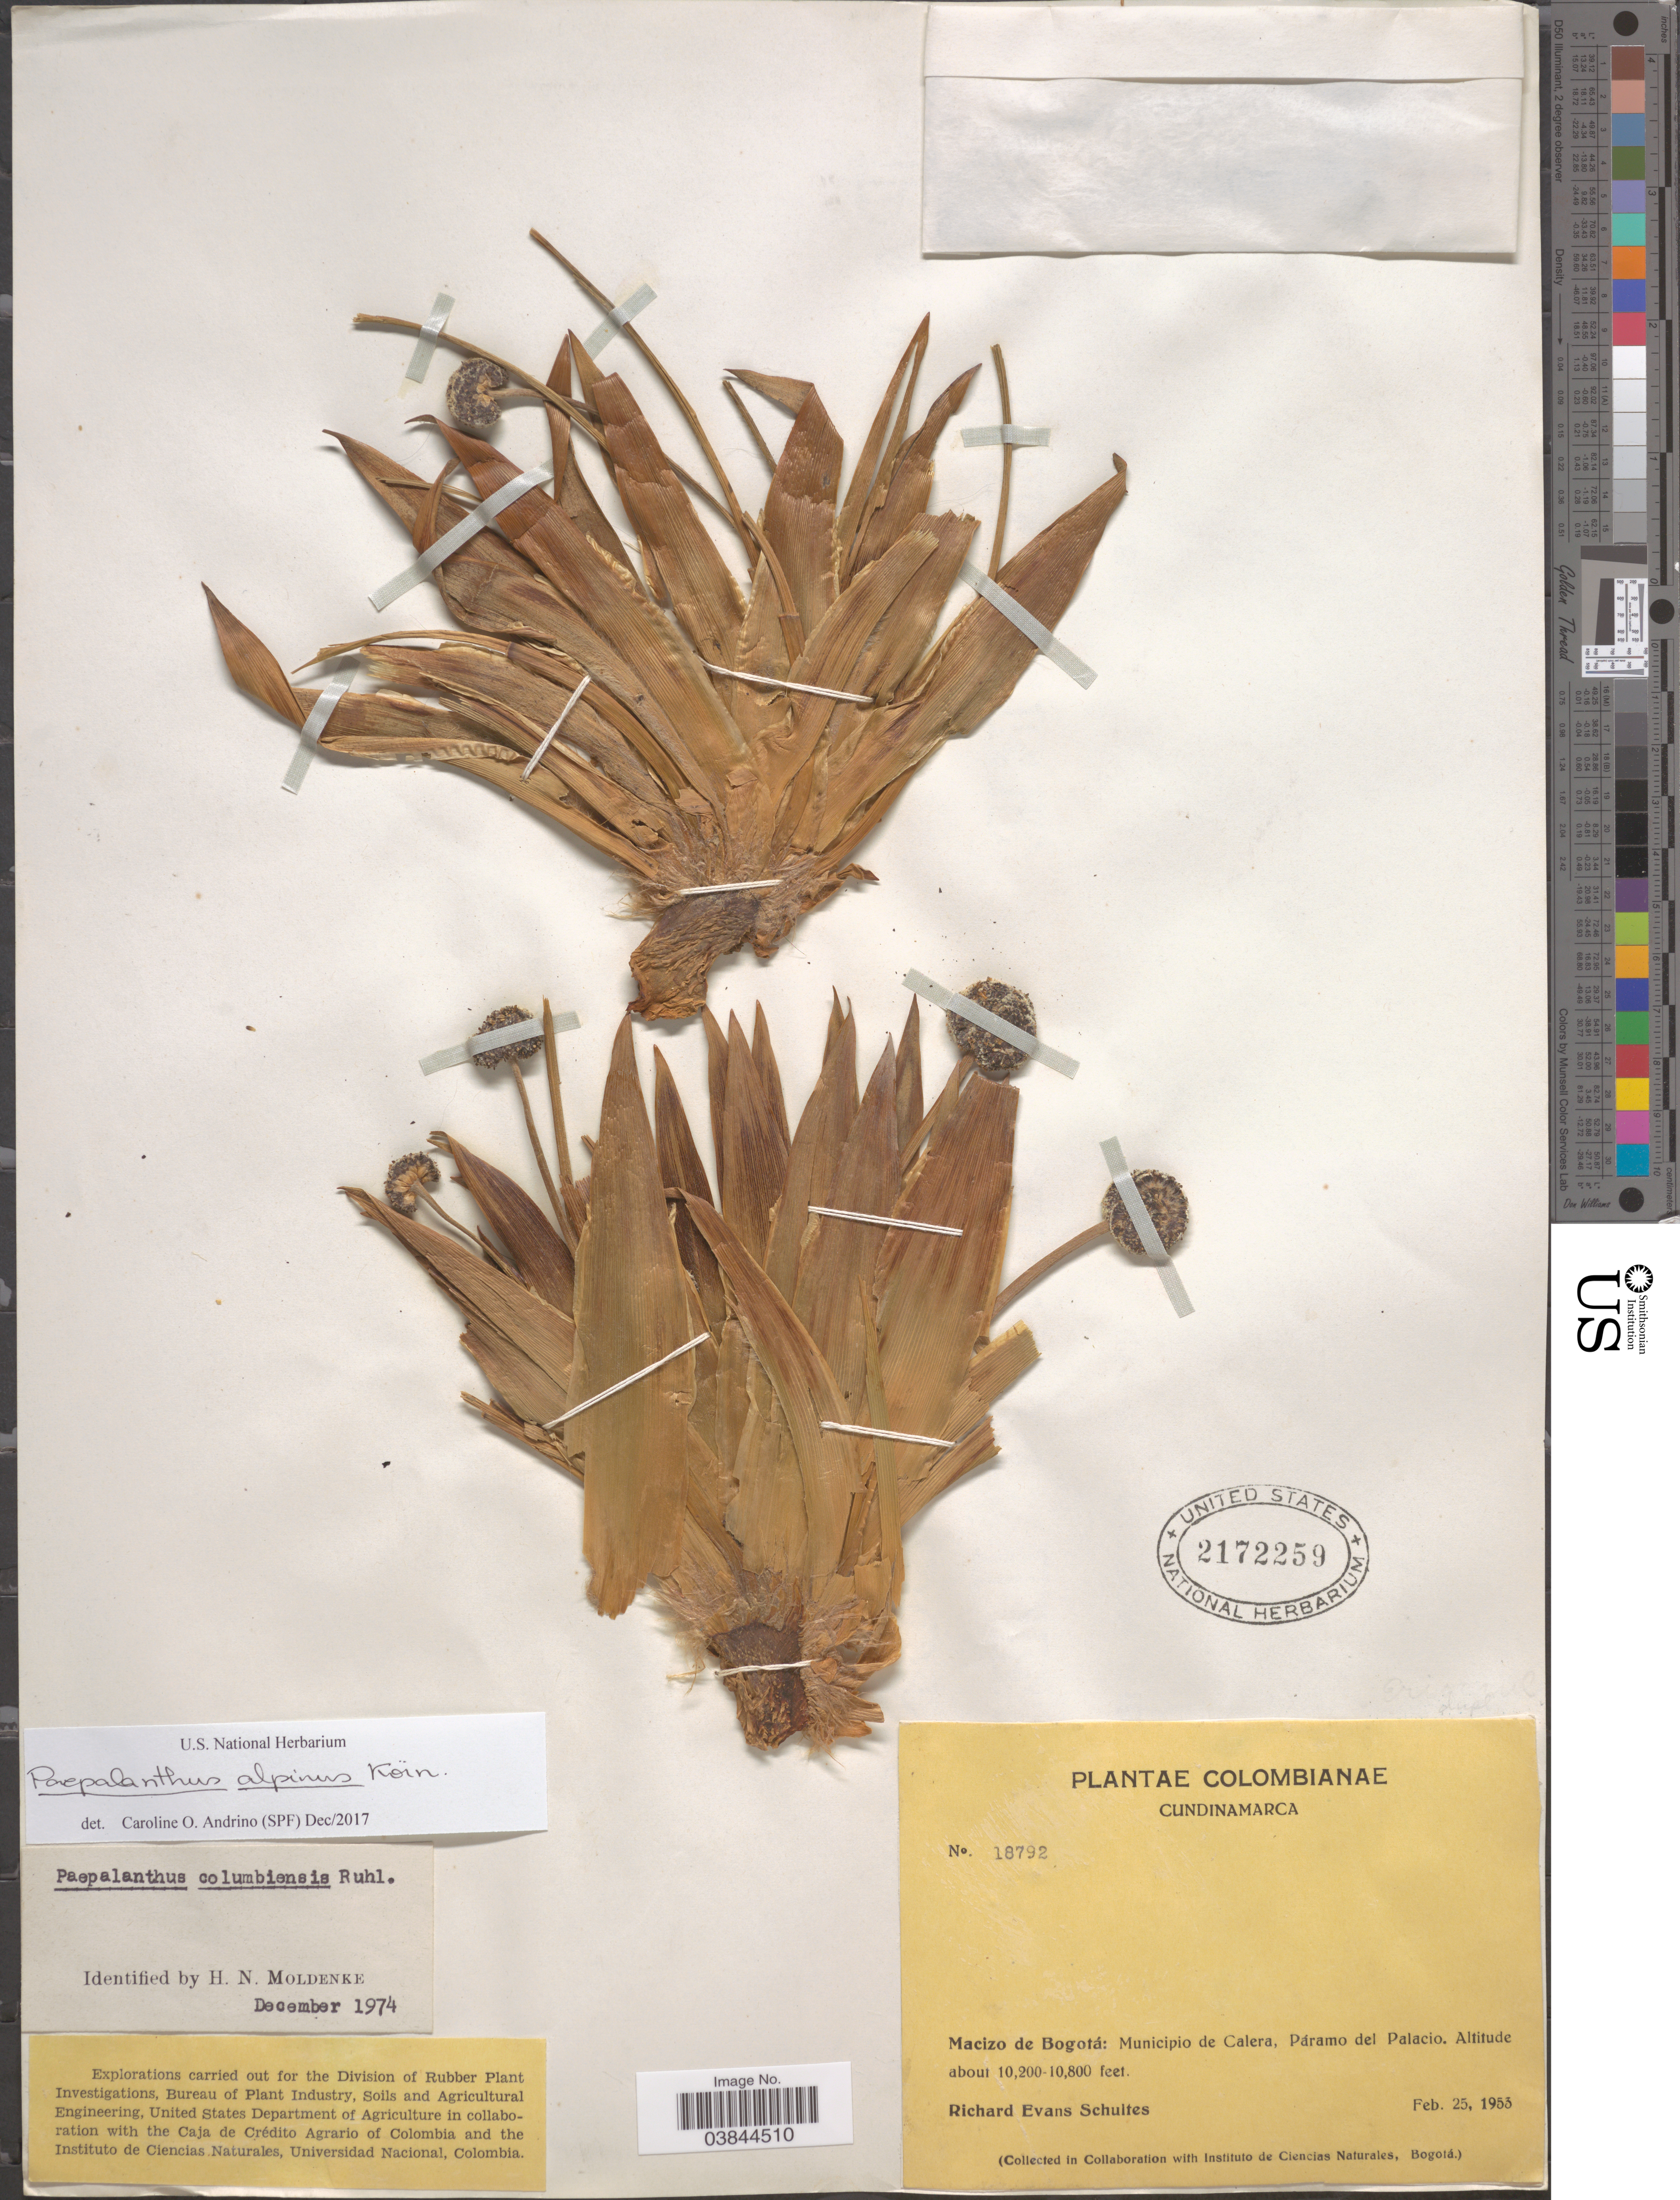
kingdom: Plantae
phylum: Tracheophyta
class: Liliopsida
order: Poales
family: Eriocaulaceae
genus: Paepalanthus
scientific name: Paepalanthus alpinus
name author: Körn.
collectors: R. E. Schultes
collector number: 18792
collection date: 1953-02-25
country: Colombia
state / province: Cundinamarca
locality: Macizo de Bogotá: Municipio de Calera, Páramo del Palacio.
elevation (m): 3109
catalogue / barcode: US 2172259